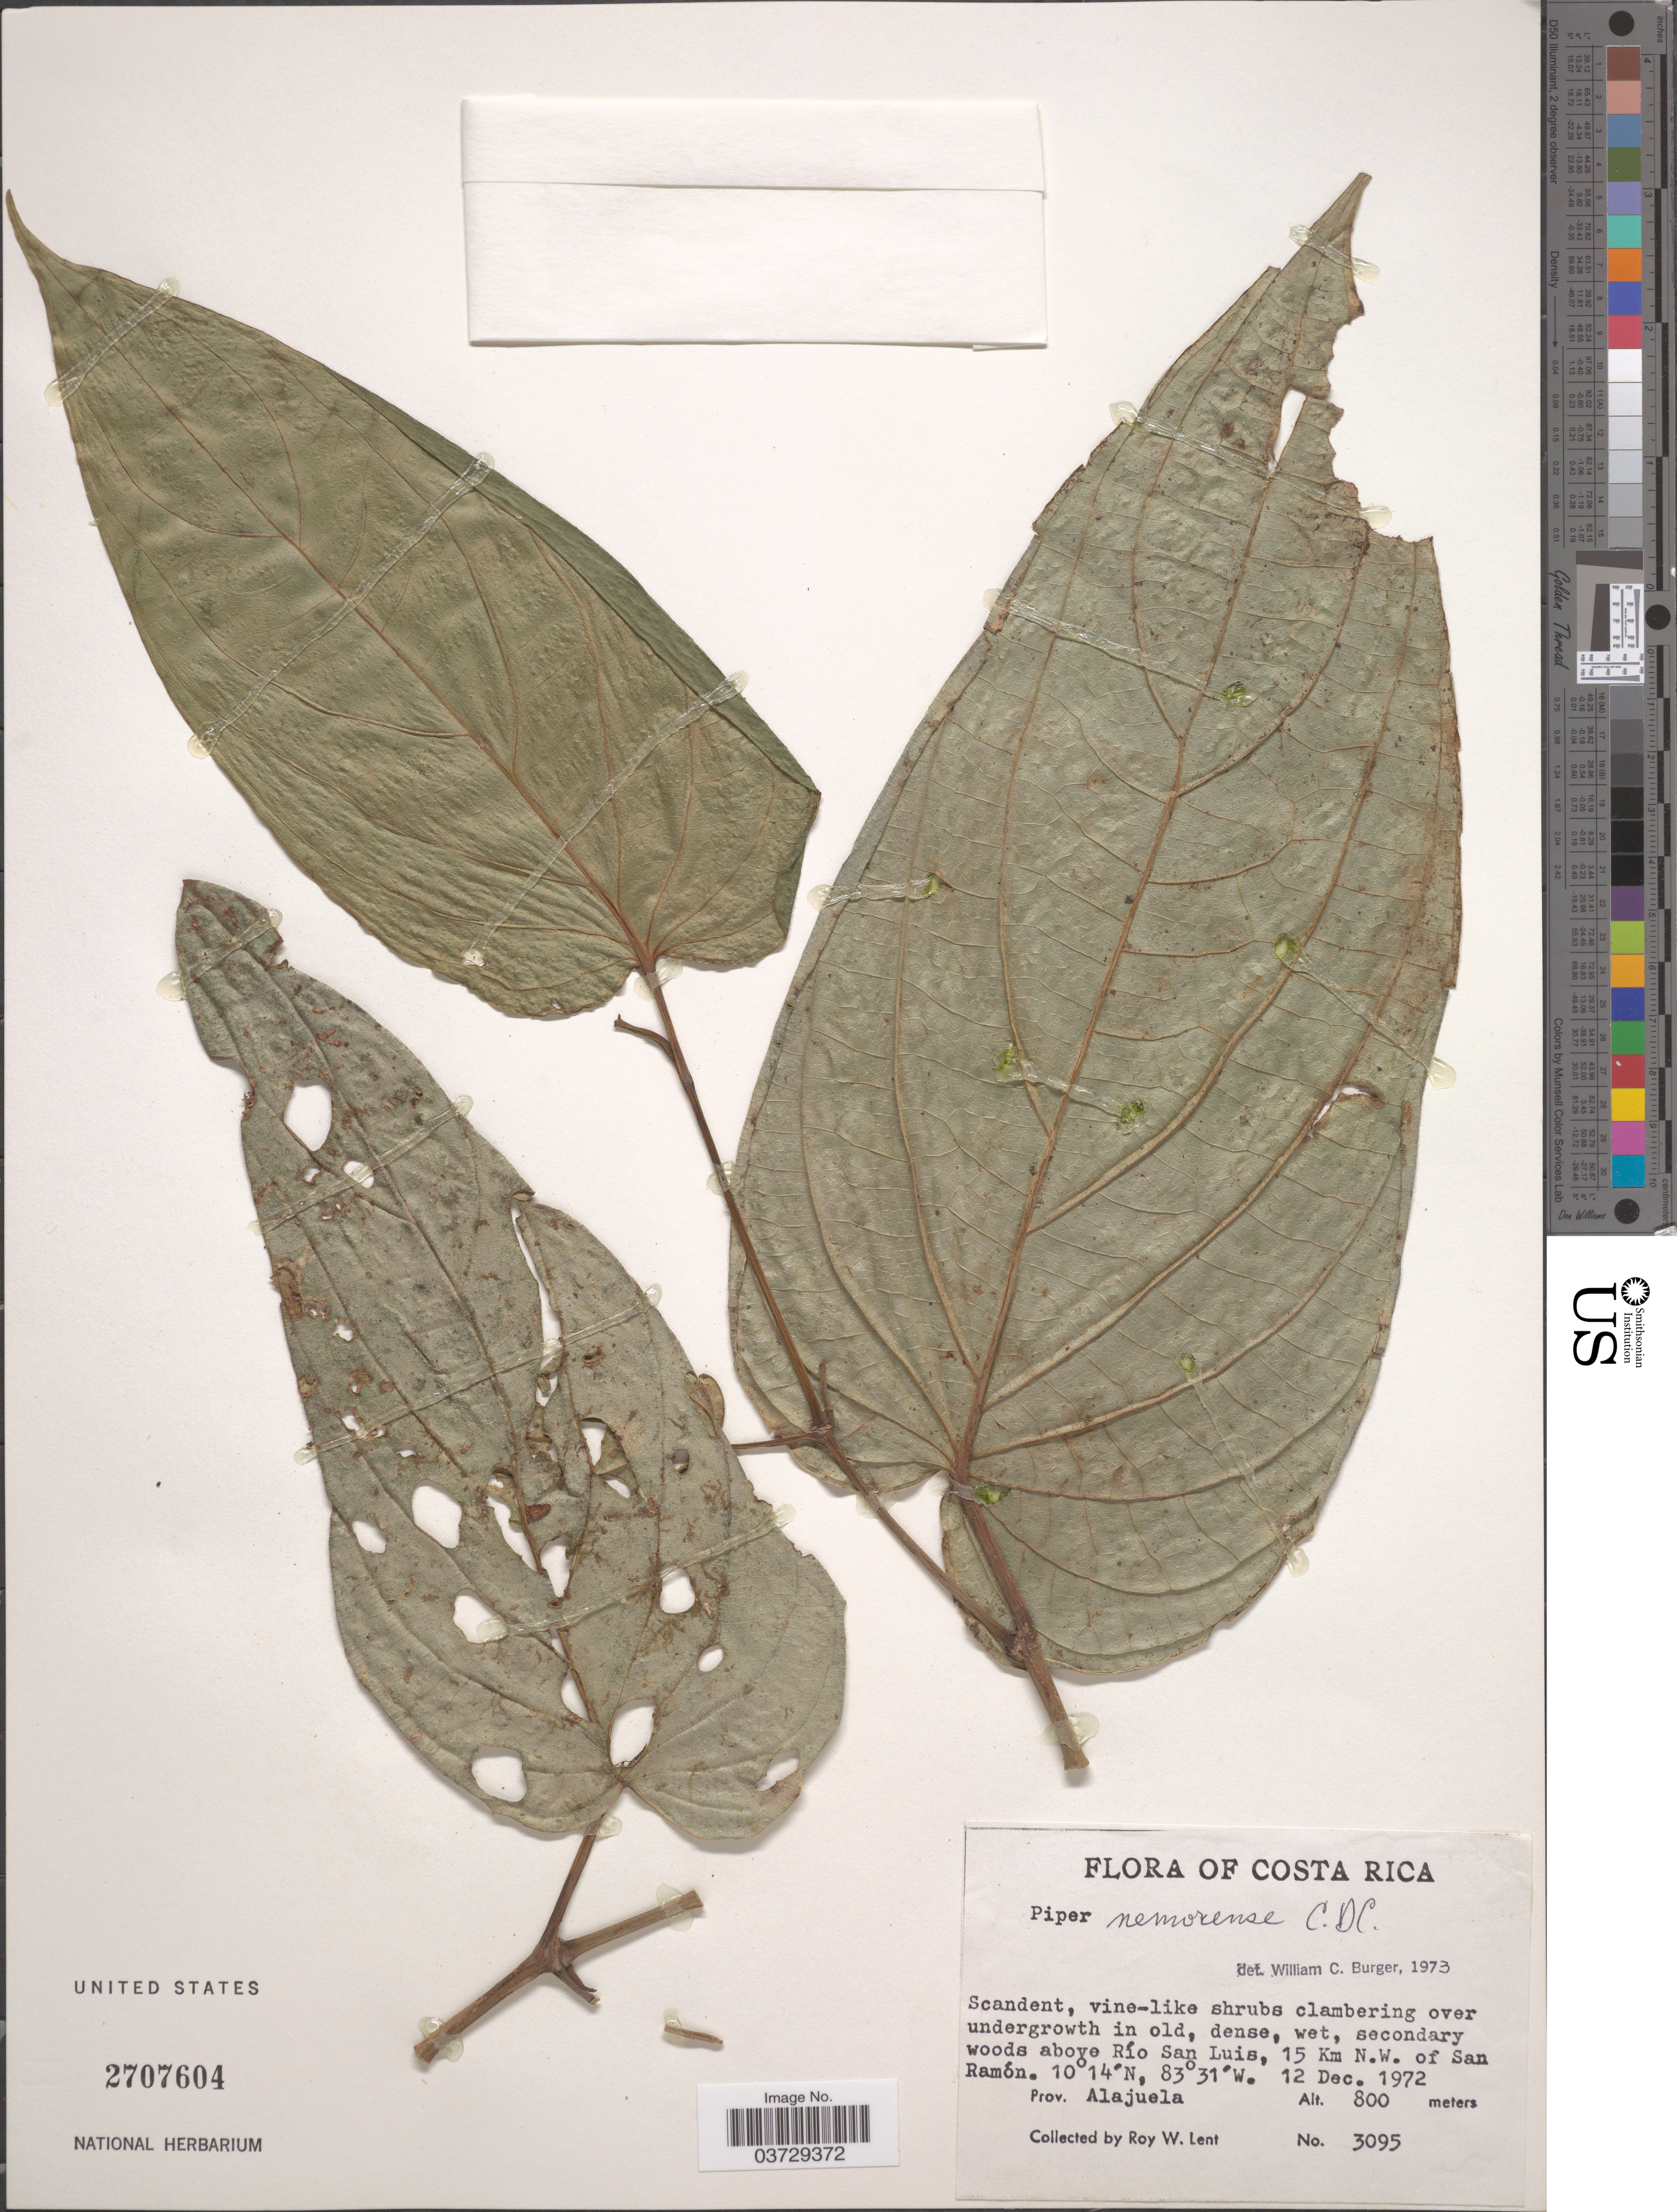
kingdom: Plantae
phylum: Tracheophyta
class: Magnoliopsida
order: Piperales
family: Piperaceae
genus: Piper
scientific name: Piper nemorense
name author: C. DC.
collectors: R. W. Lent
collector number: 3095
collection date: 1972-12-12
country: Costa Rica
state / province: Alajuela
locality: Secondary woods above Río San Luis, 15 Km N.W. of San Ramón.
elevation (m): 800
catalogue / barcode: US 2707604